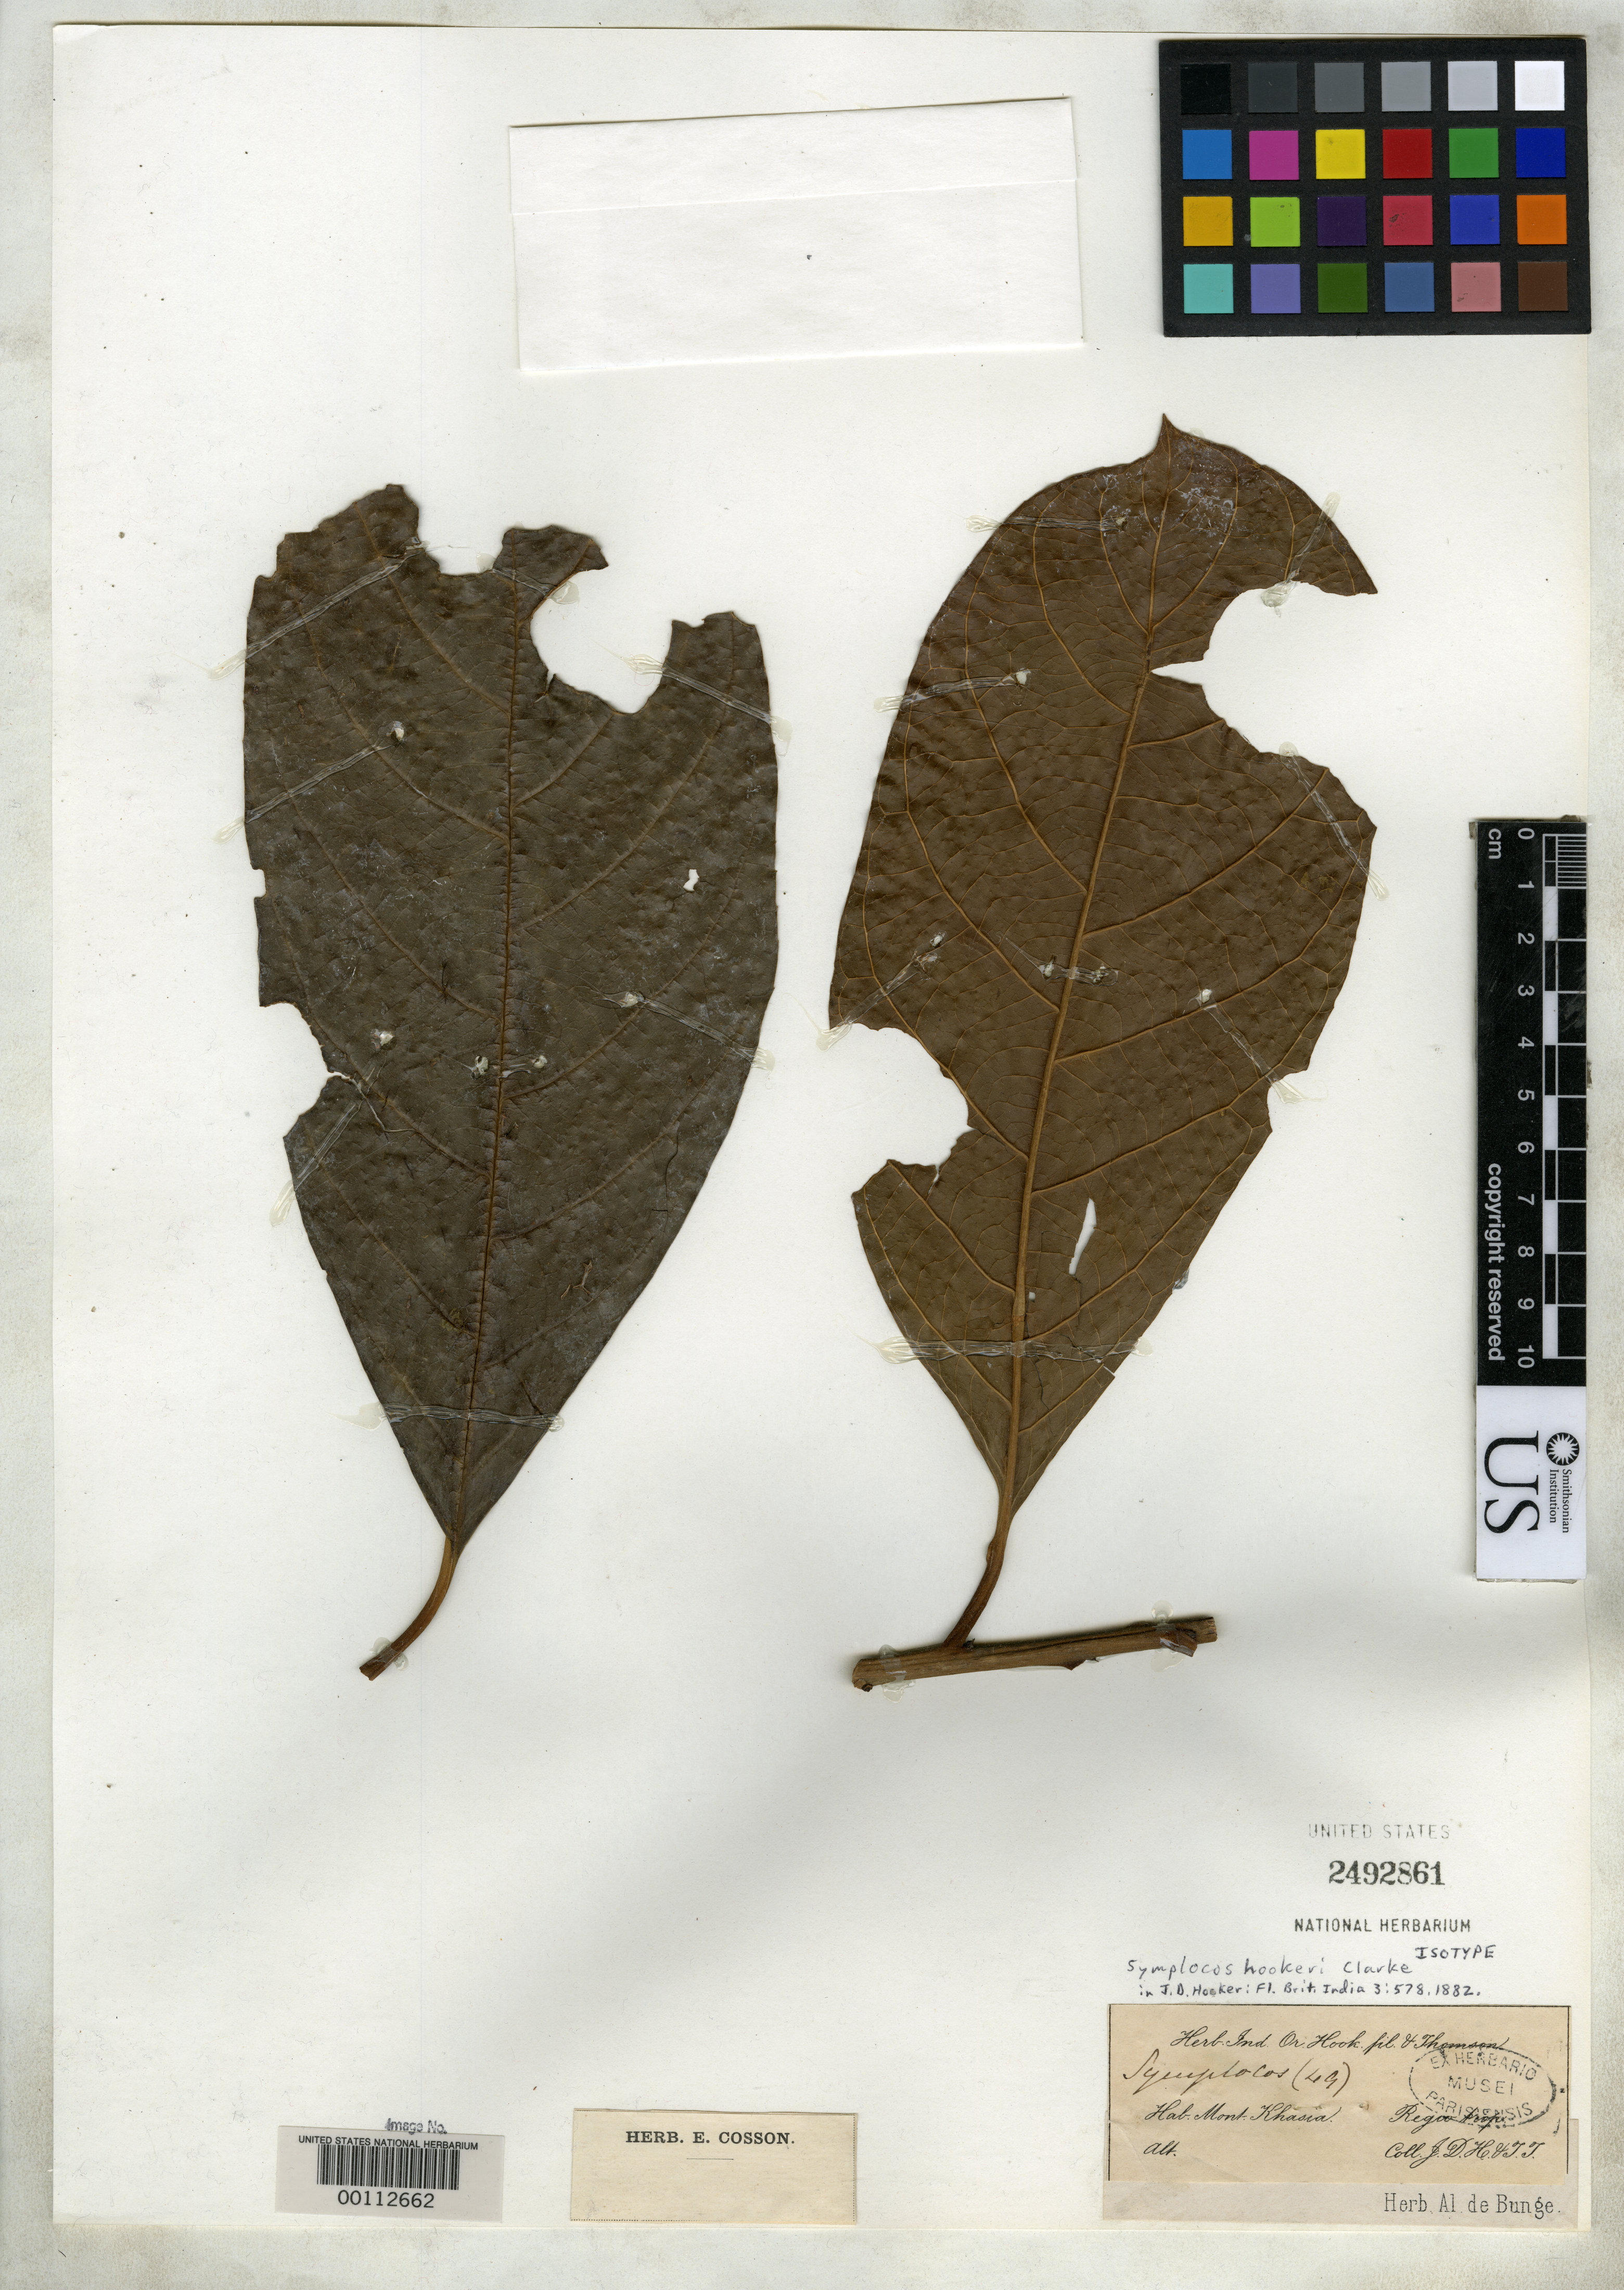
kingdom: Plantae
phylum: Tracheophyta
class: Magnoliopsida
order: Ericales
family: Symplocaceae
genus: Symplocos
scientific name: Symplocos hookeri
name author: C.B. Clarke in Hook. f.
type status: Isotype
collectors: J. D. Hooker & T. Thompson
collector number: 49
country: India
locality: Mont. Khasia.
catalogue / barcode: US 2492861